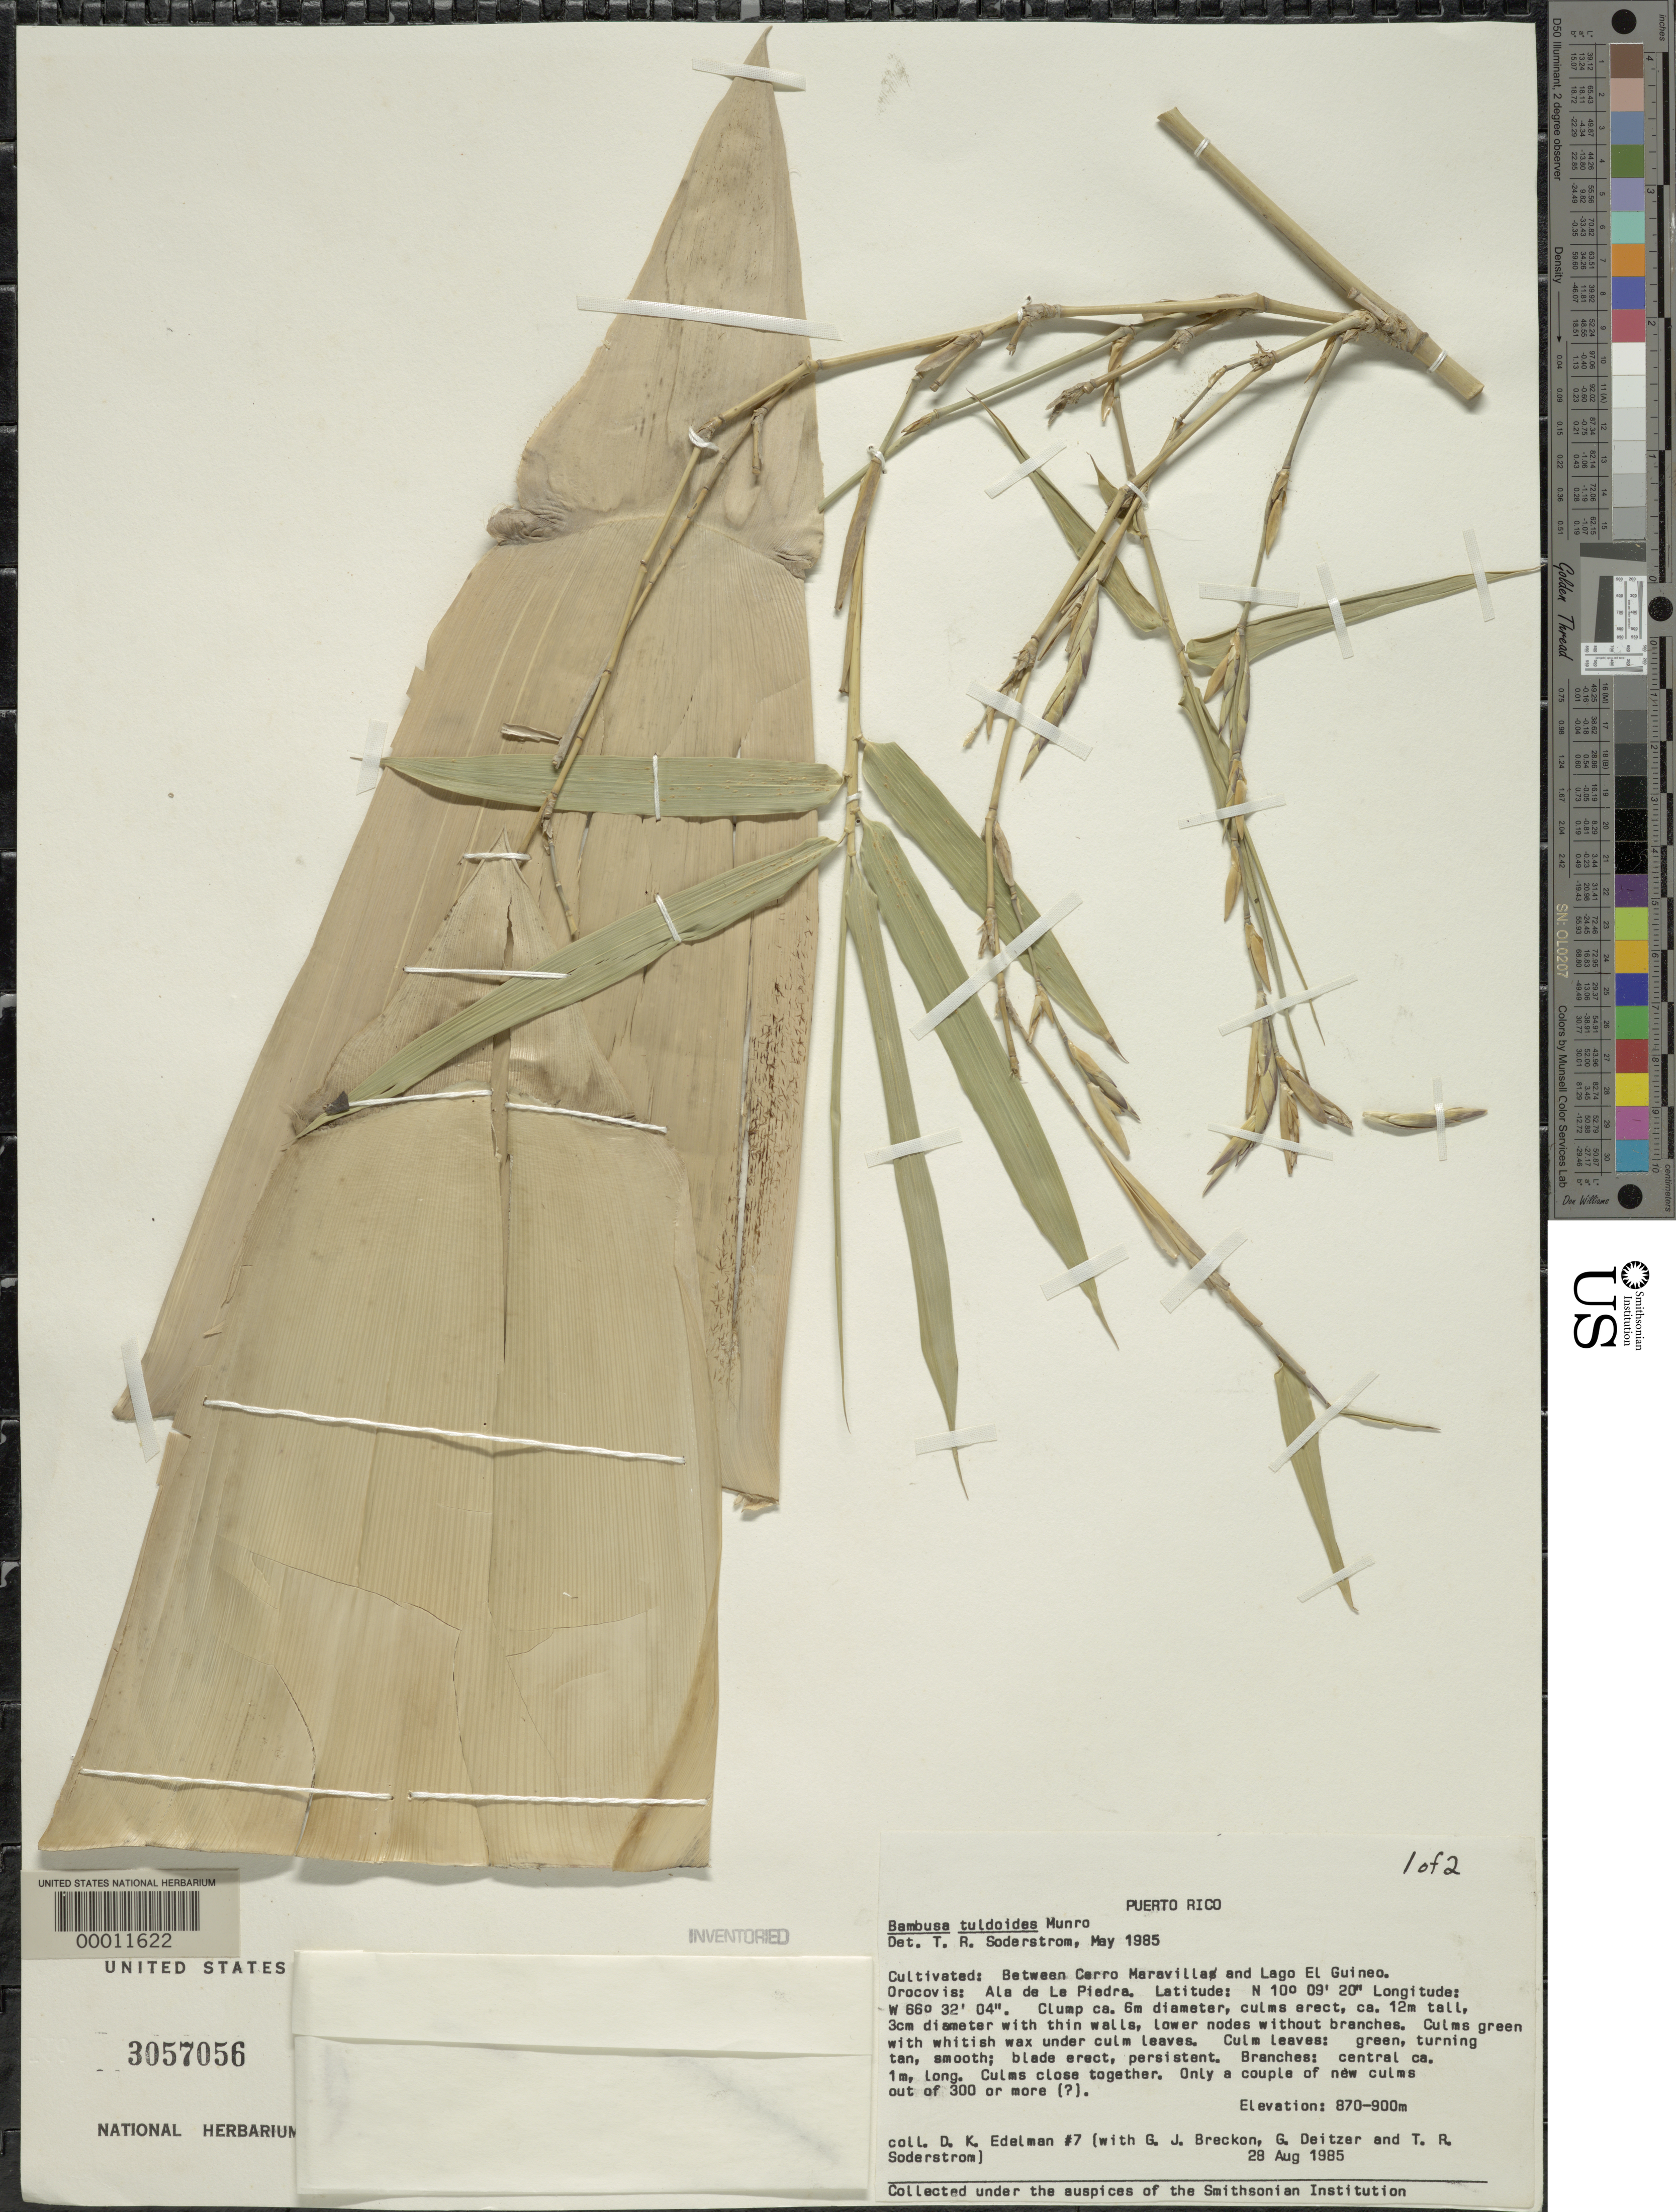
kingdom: Plantae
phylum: Tracheophyta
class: Liliopsida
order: Poales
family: Poaceae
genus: Bambusa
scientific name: Bambusa tuldoides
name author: Munro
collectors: D. Edelman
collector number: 07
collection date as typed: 28 Aug 1985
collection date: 1985-08-28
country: Puerto Rico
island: Greater Antilles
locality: Carro maravilles, lago el guineo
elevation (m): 870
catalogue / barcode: US 3057056